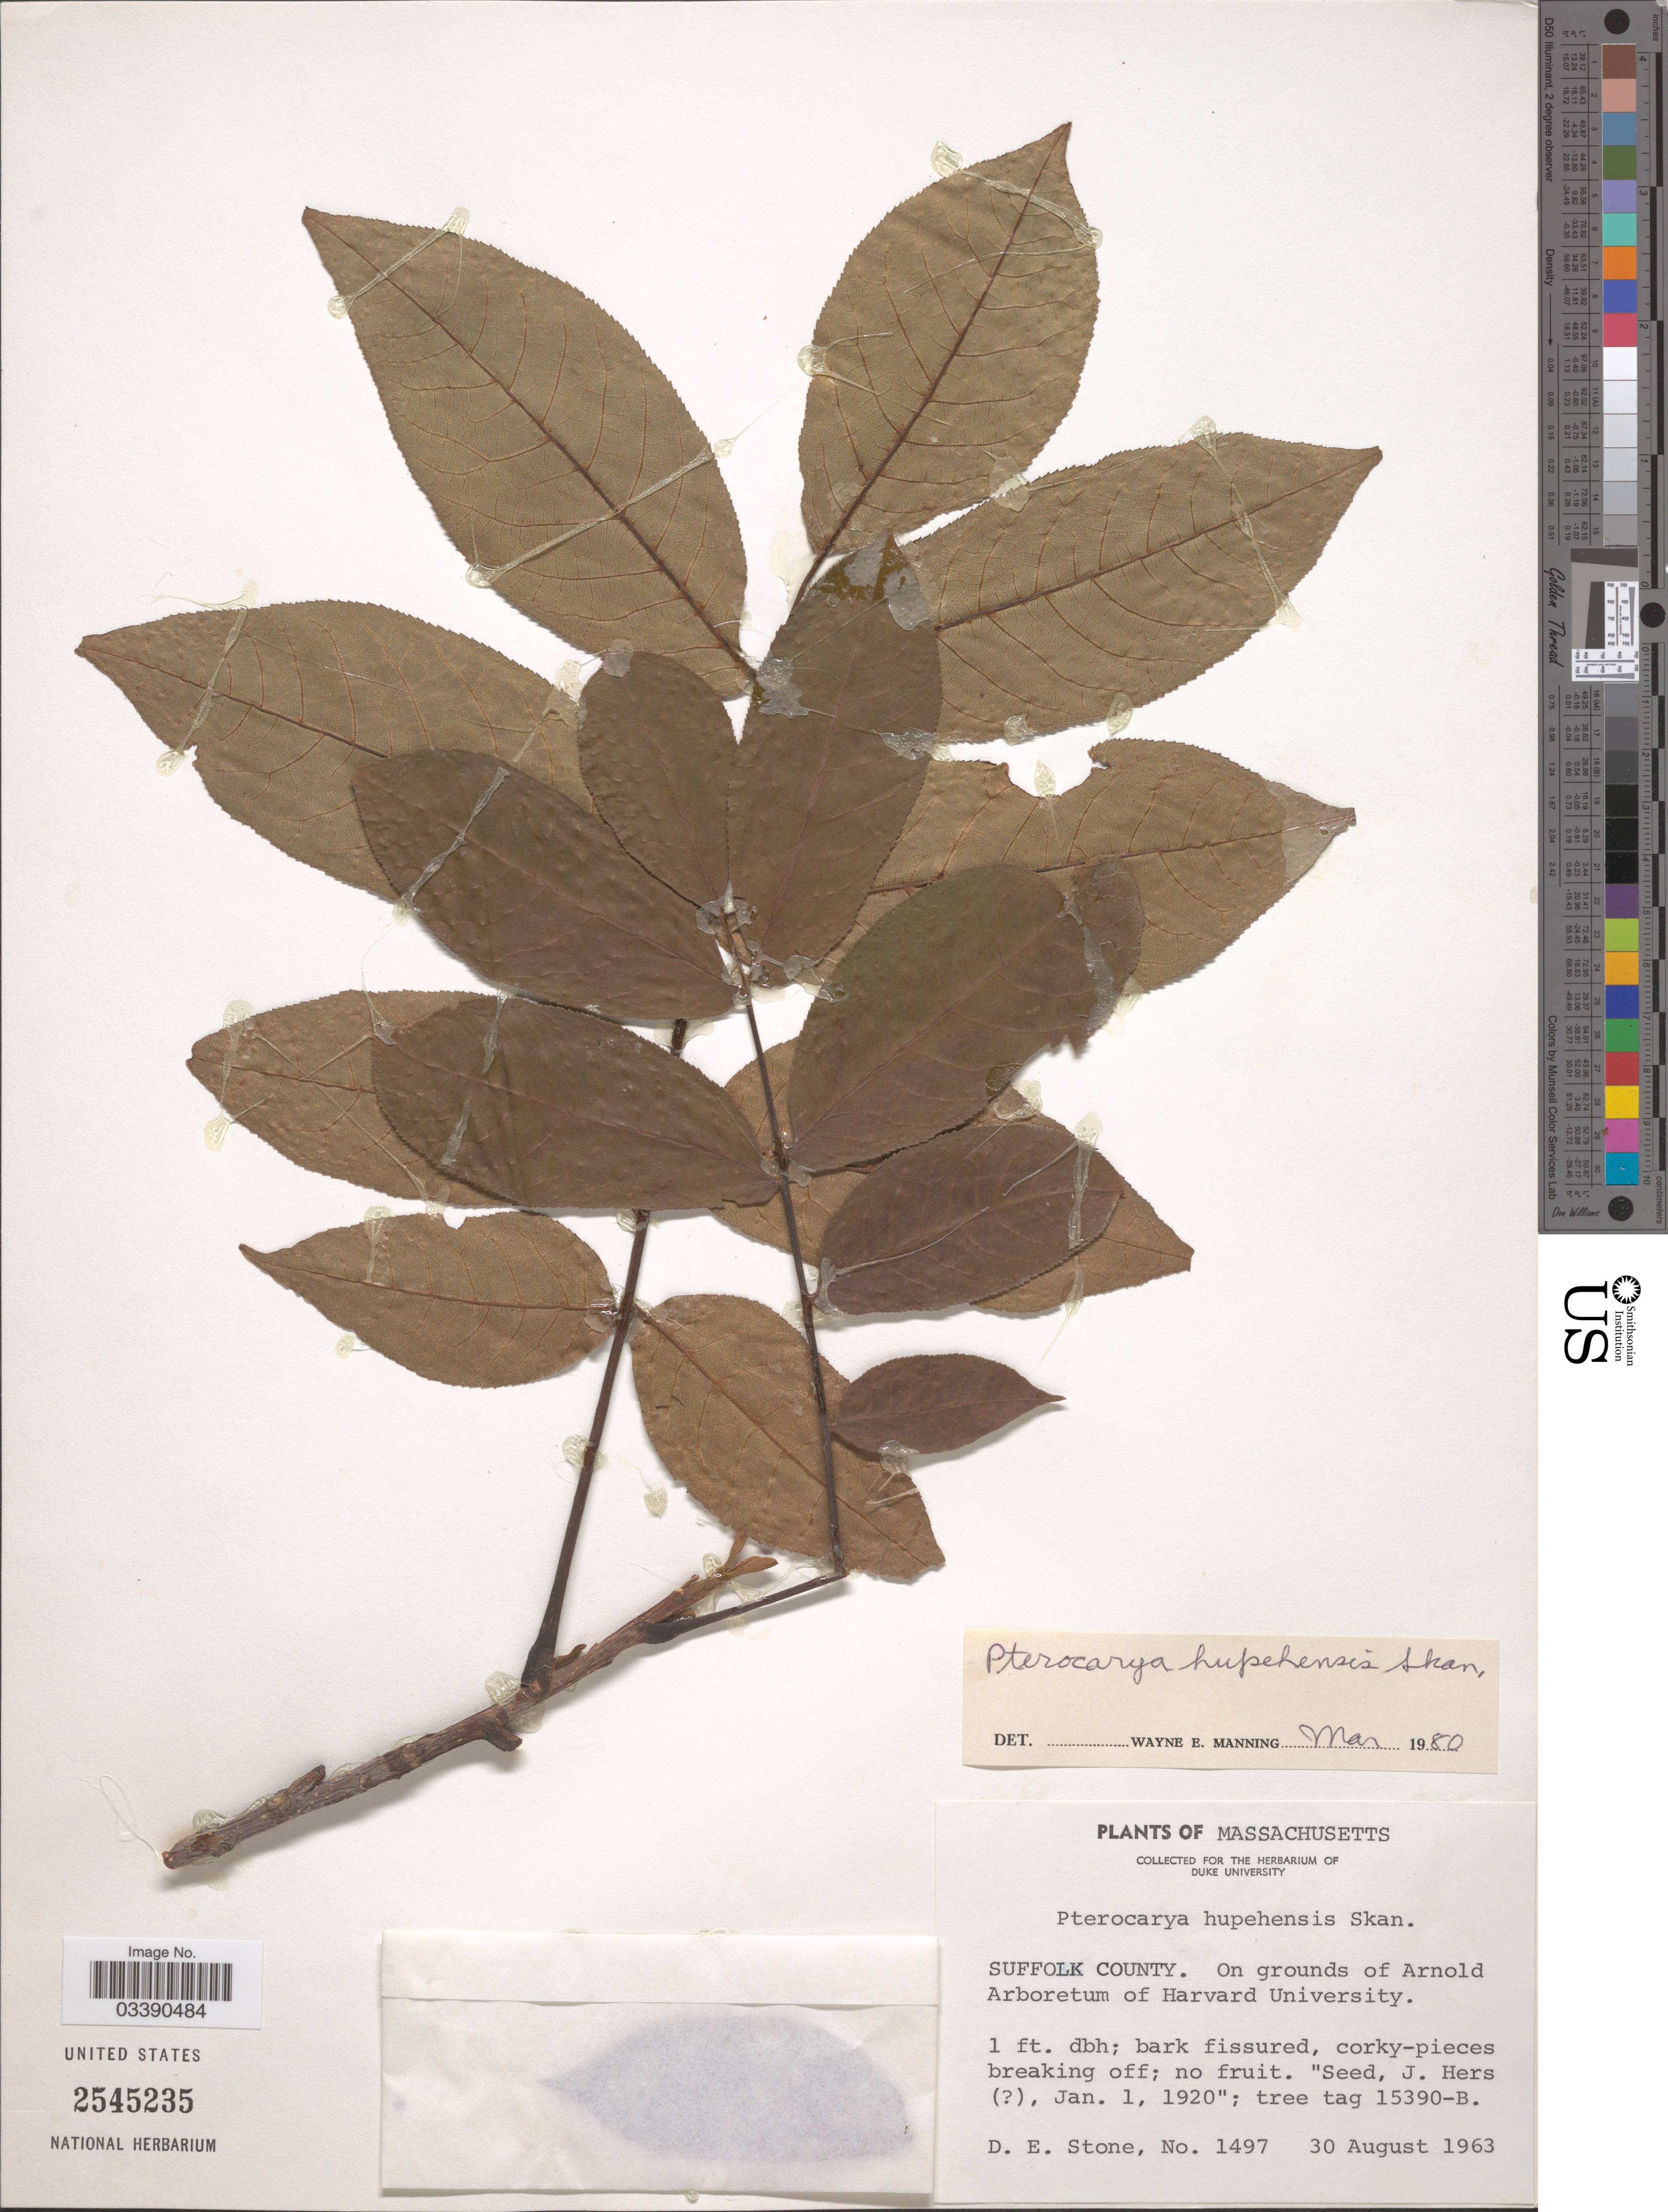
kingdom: Plantae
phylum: Tracheophyta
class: Magnoliopsida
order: Fagales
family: Juglandaceae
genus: Pterocarya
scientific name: Pterocarya hupehensis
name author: Skan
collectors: D. E. Stone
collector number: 1497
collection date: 1963-08-30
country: United States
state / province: Massachusetts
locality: Suffolk County. On grounds of Arnold Arboretum of Harvard University.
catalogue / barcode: US 2545235